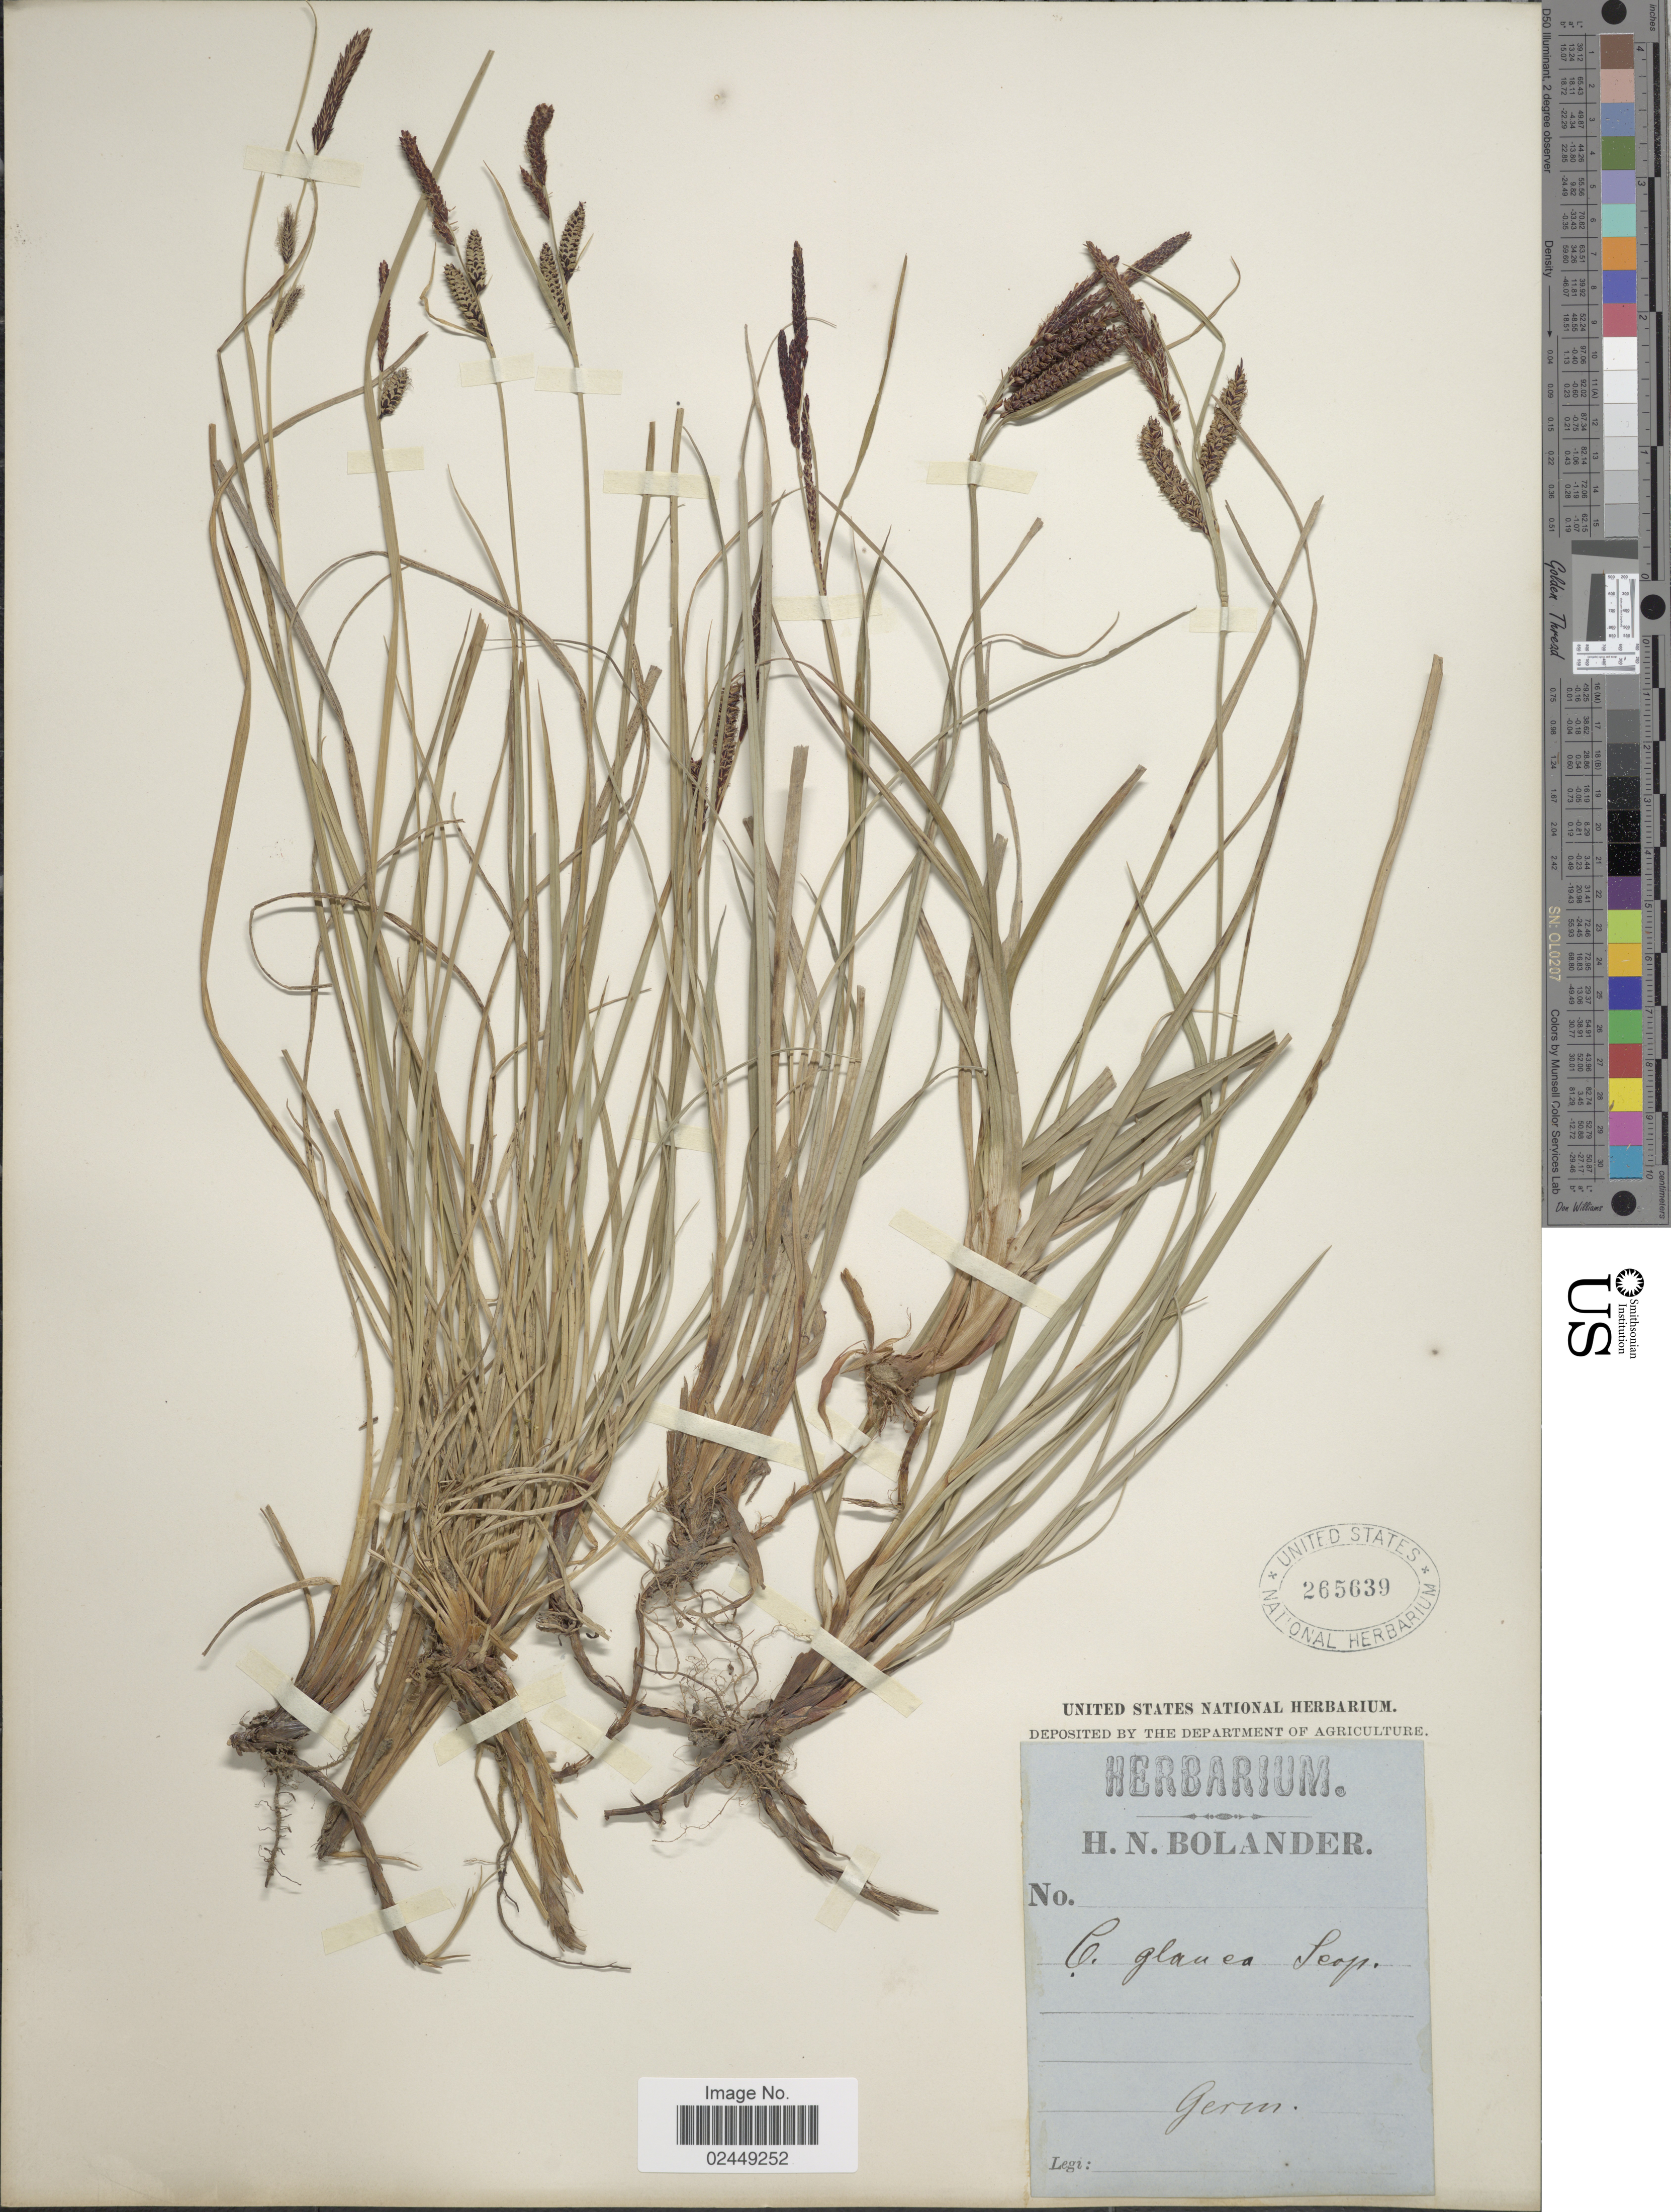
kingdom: Plantae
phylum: Tracheophyta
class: Liliopsida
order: Poales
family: Cyperaceae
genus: Carex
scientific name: Carex flacca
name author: Schreb.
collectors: H. N. Bolander (herbarium)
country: Germany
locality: Germ [interpreted]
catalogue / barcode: US 265639